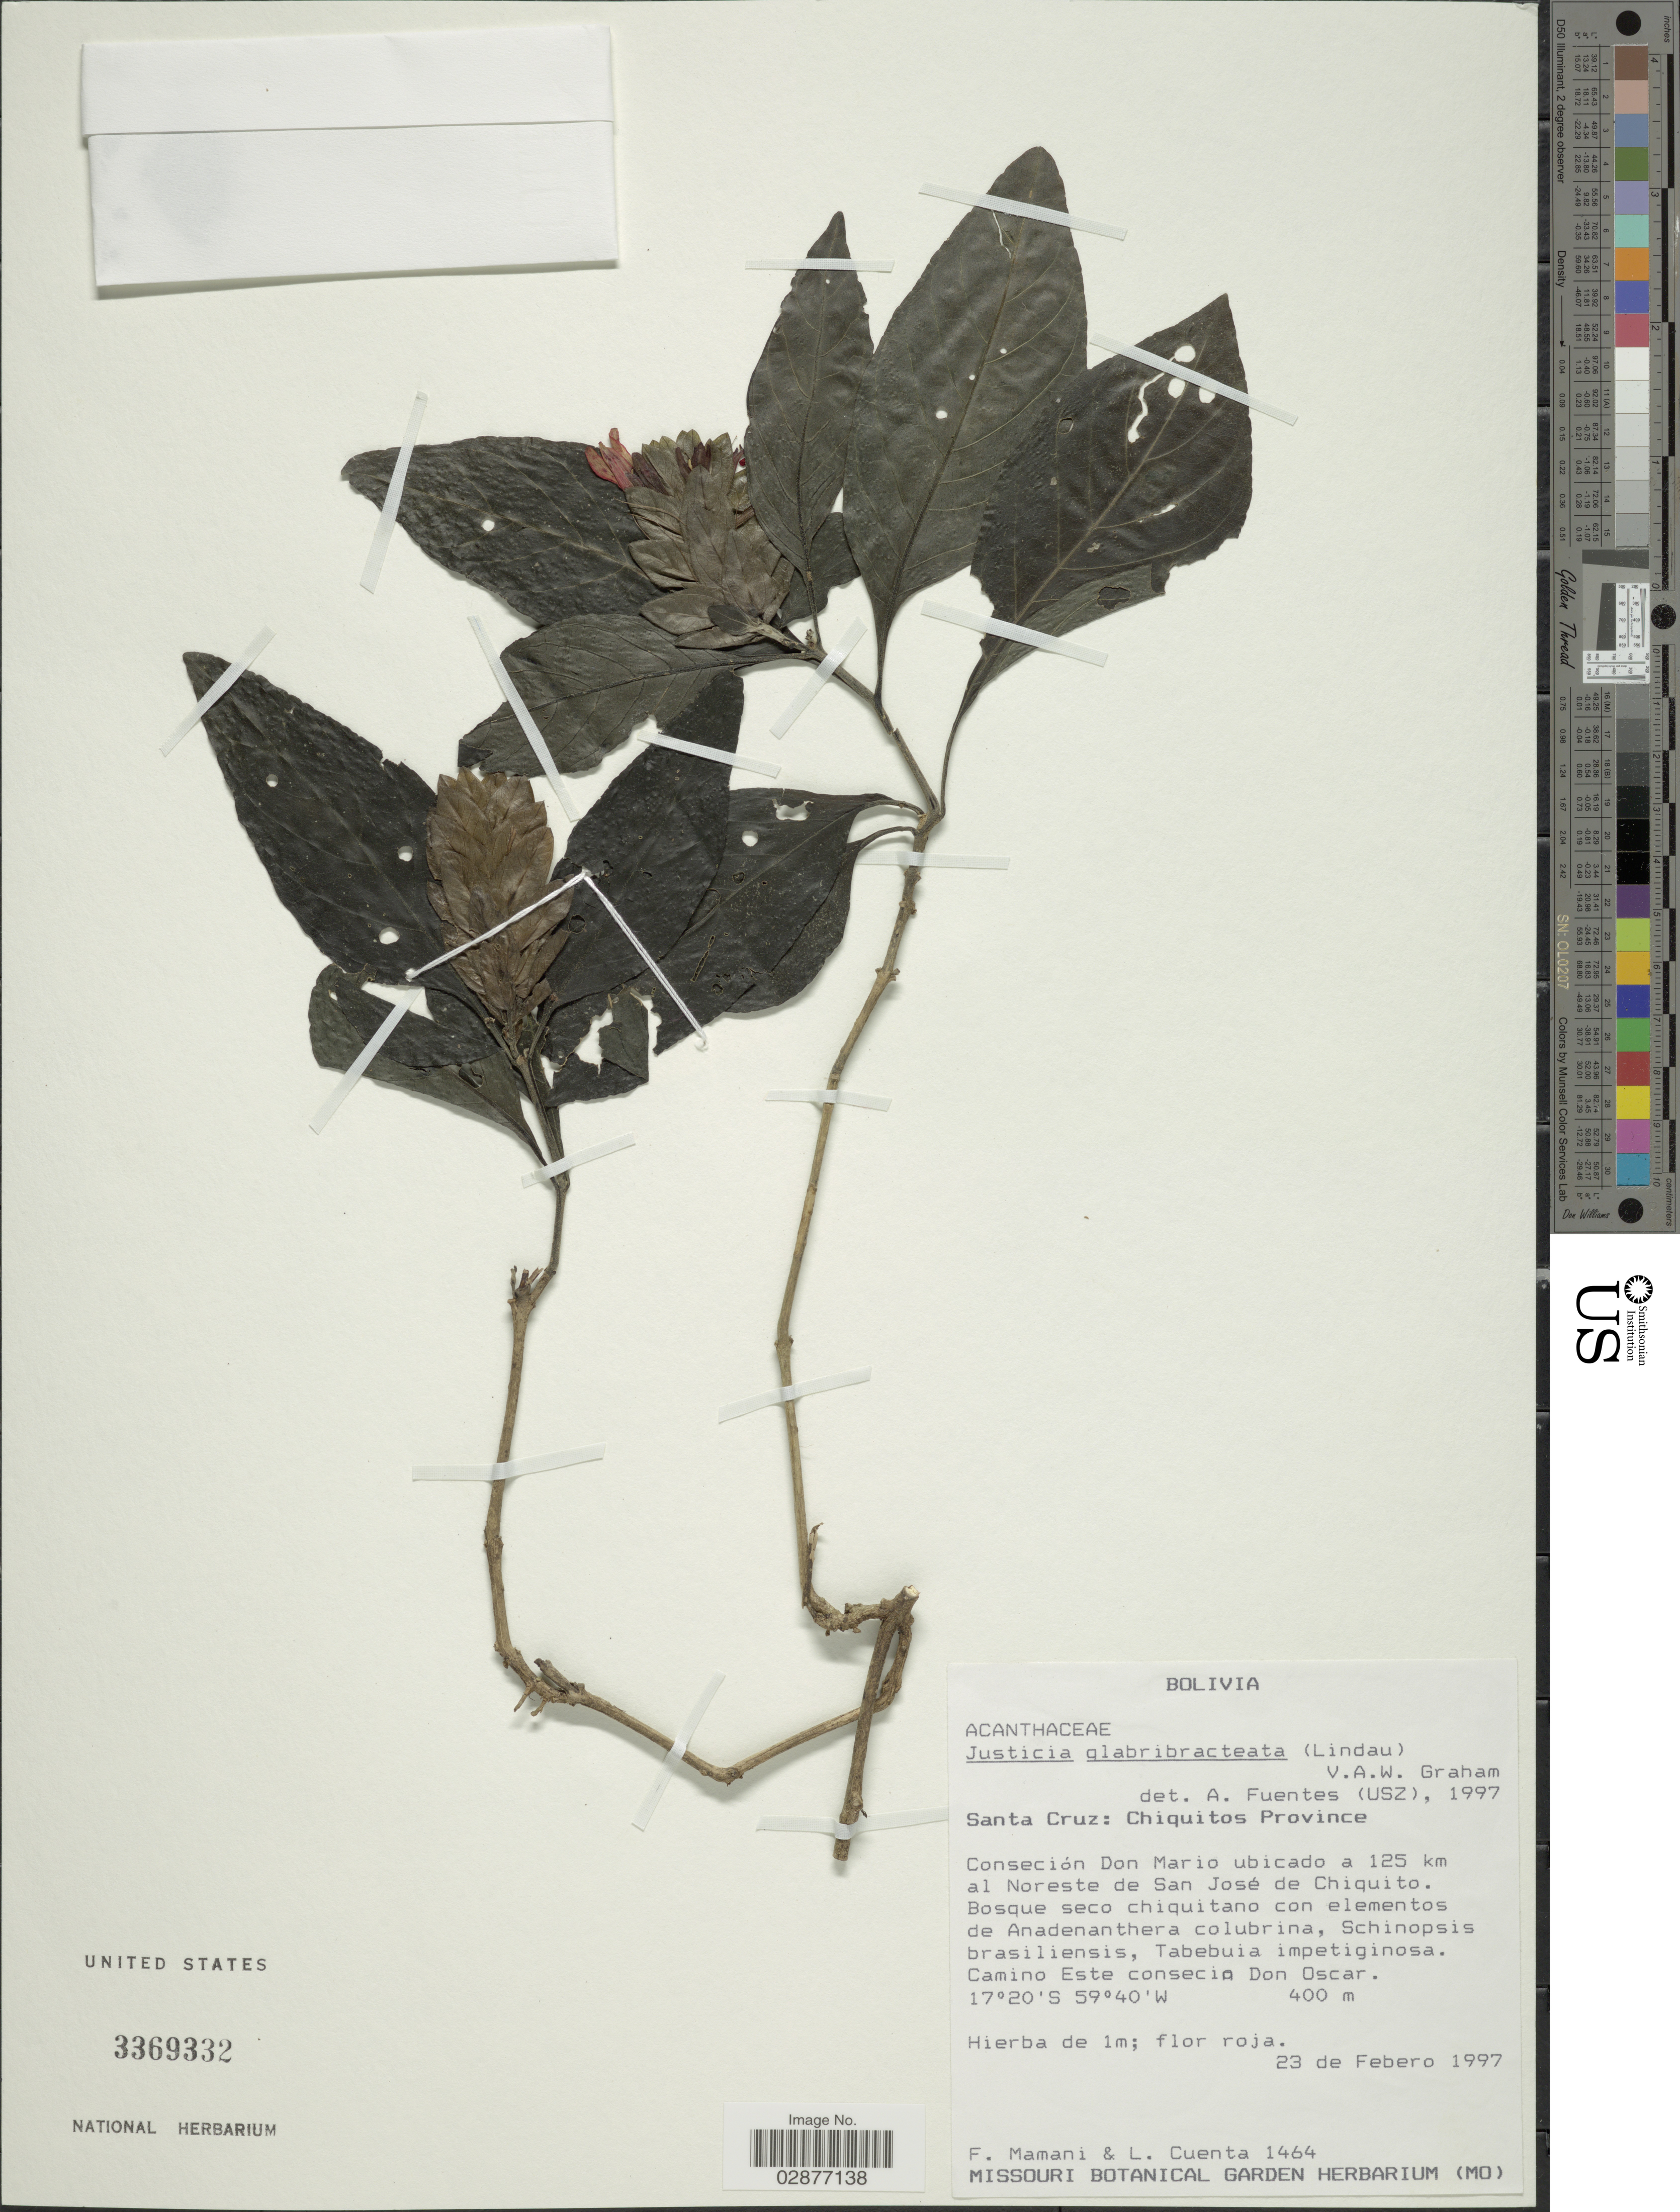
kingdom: Plantae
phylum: Tracheophyta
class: Magnoliopsida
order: Lamiales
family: Acanthaceae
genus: Justicia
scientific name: Justicia aequilabris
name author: (Nees) Lindau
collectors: F. Mamani & L. Cuenta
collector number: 1464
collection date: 1997-02-23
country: Bolivia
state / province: Santa Cruz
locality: Chiquitos Province. Conseción Don Mario ubicado a 125 km al Noreste de San José de Chiquito.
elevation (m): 400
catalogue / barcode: US 3369332